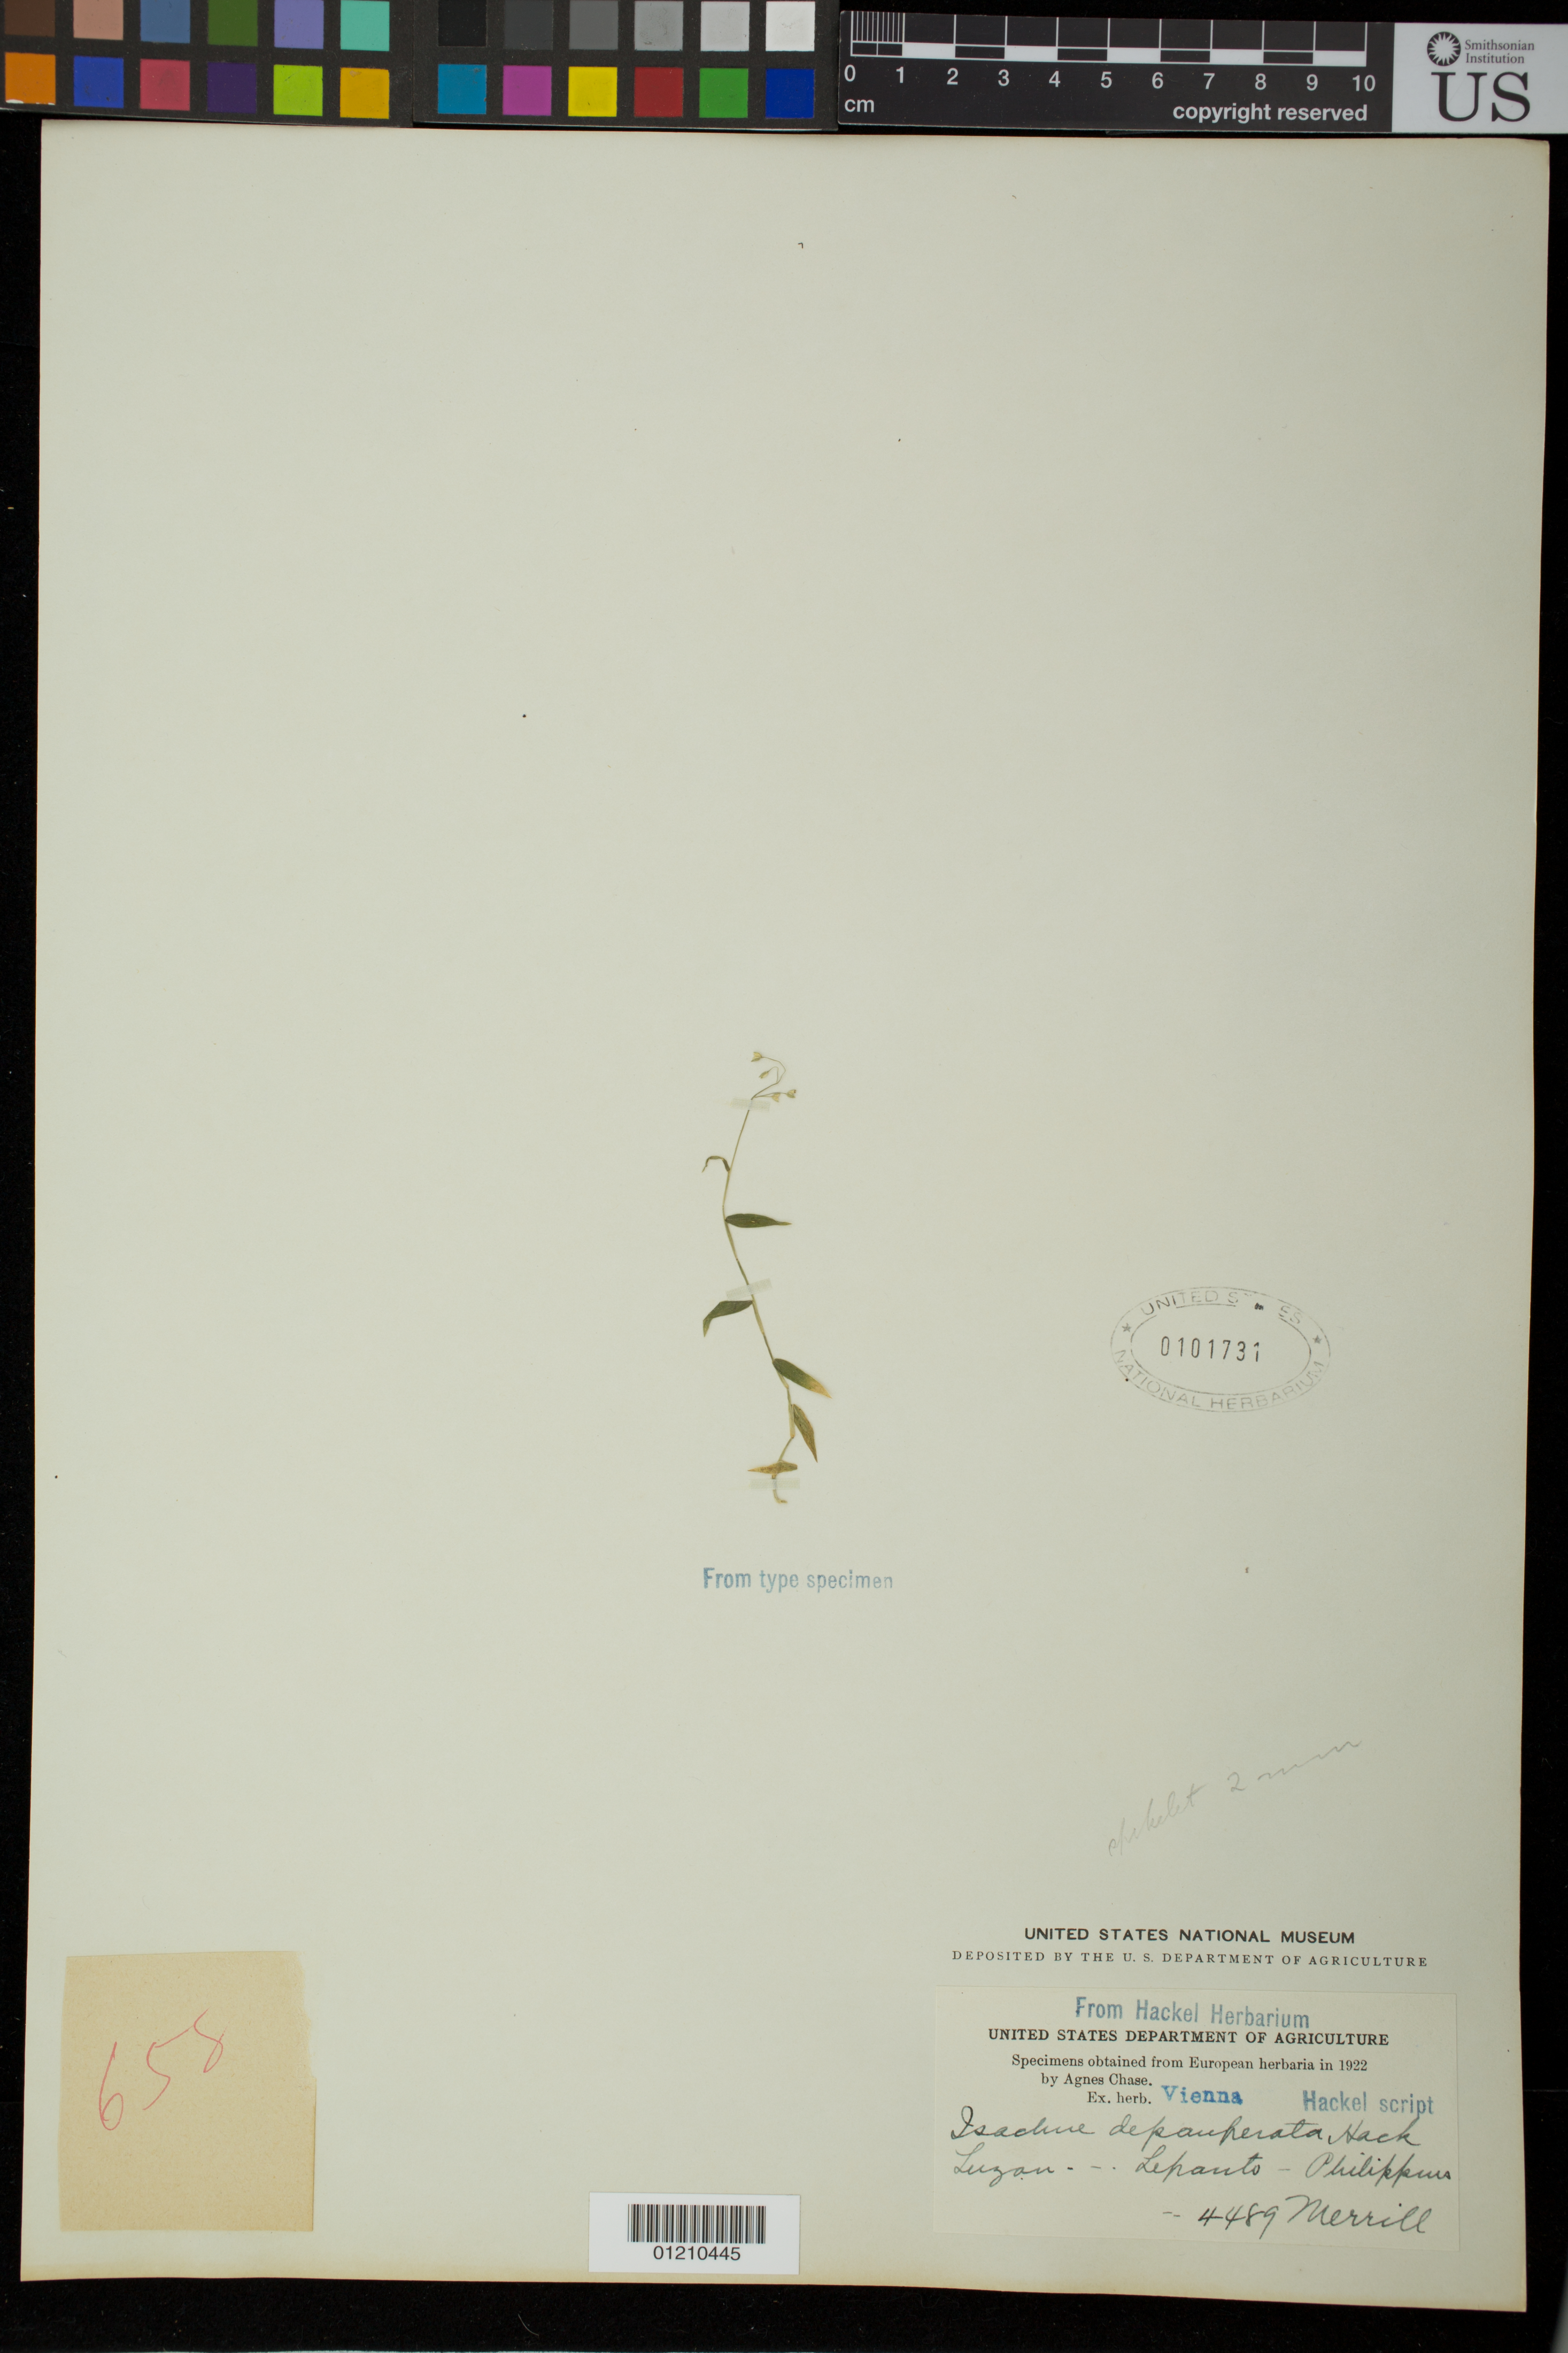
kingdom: Plantae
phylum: Tracheophyta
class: Liliopsida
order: Poales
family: Poaceae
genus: Isachne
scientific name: Isachne beneckei var. depauperata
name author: Hack. ex Merr.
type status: Isotype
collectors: E. D. Merrill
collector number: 4489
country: Philippines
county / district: Lepanto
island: Luzon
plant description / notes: Fragmentary material of type specimen ex herb. Hackel.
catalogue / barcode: US 101731